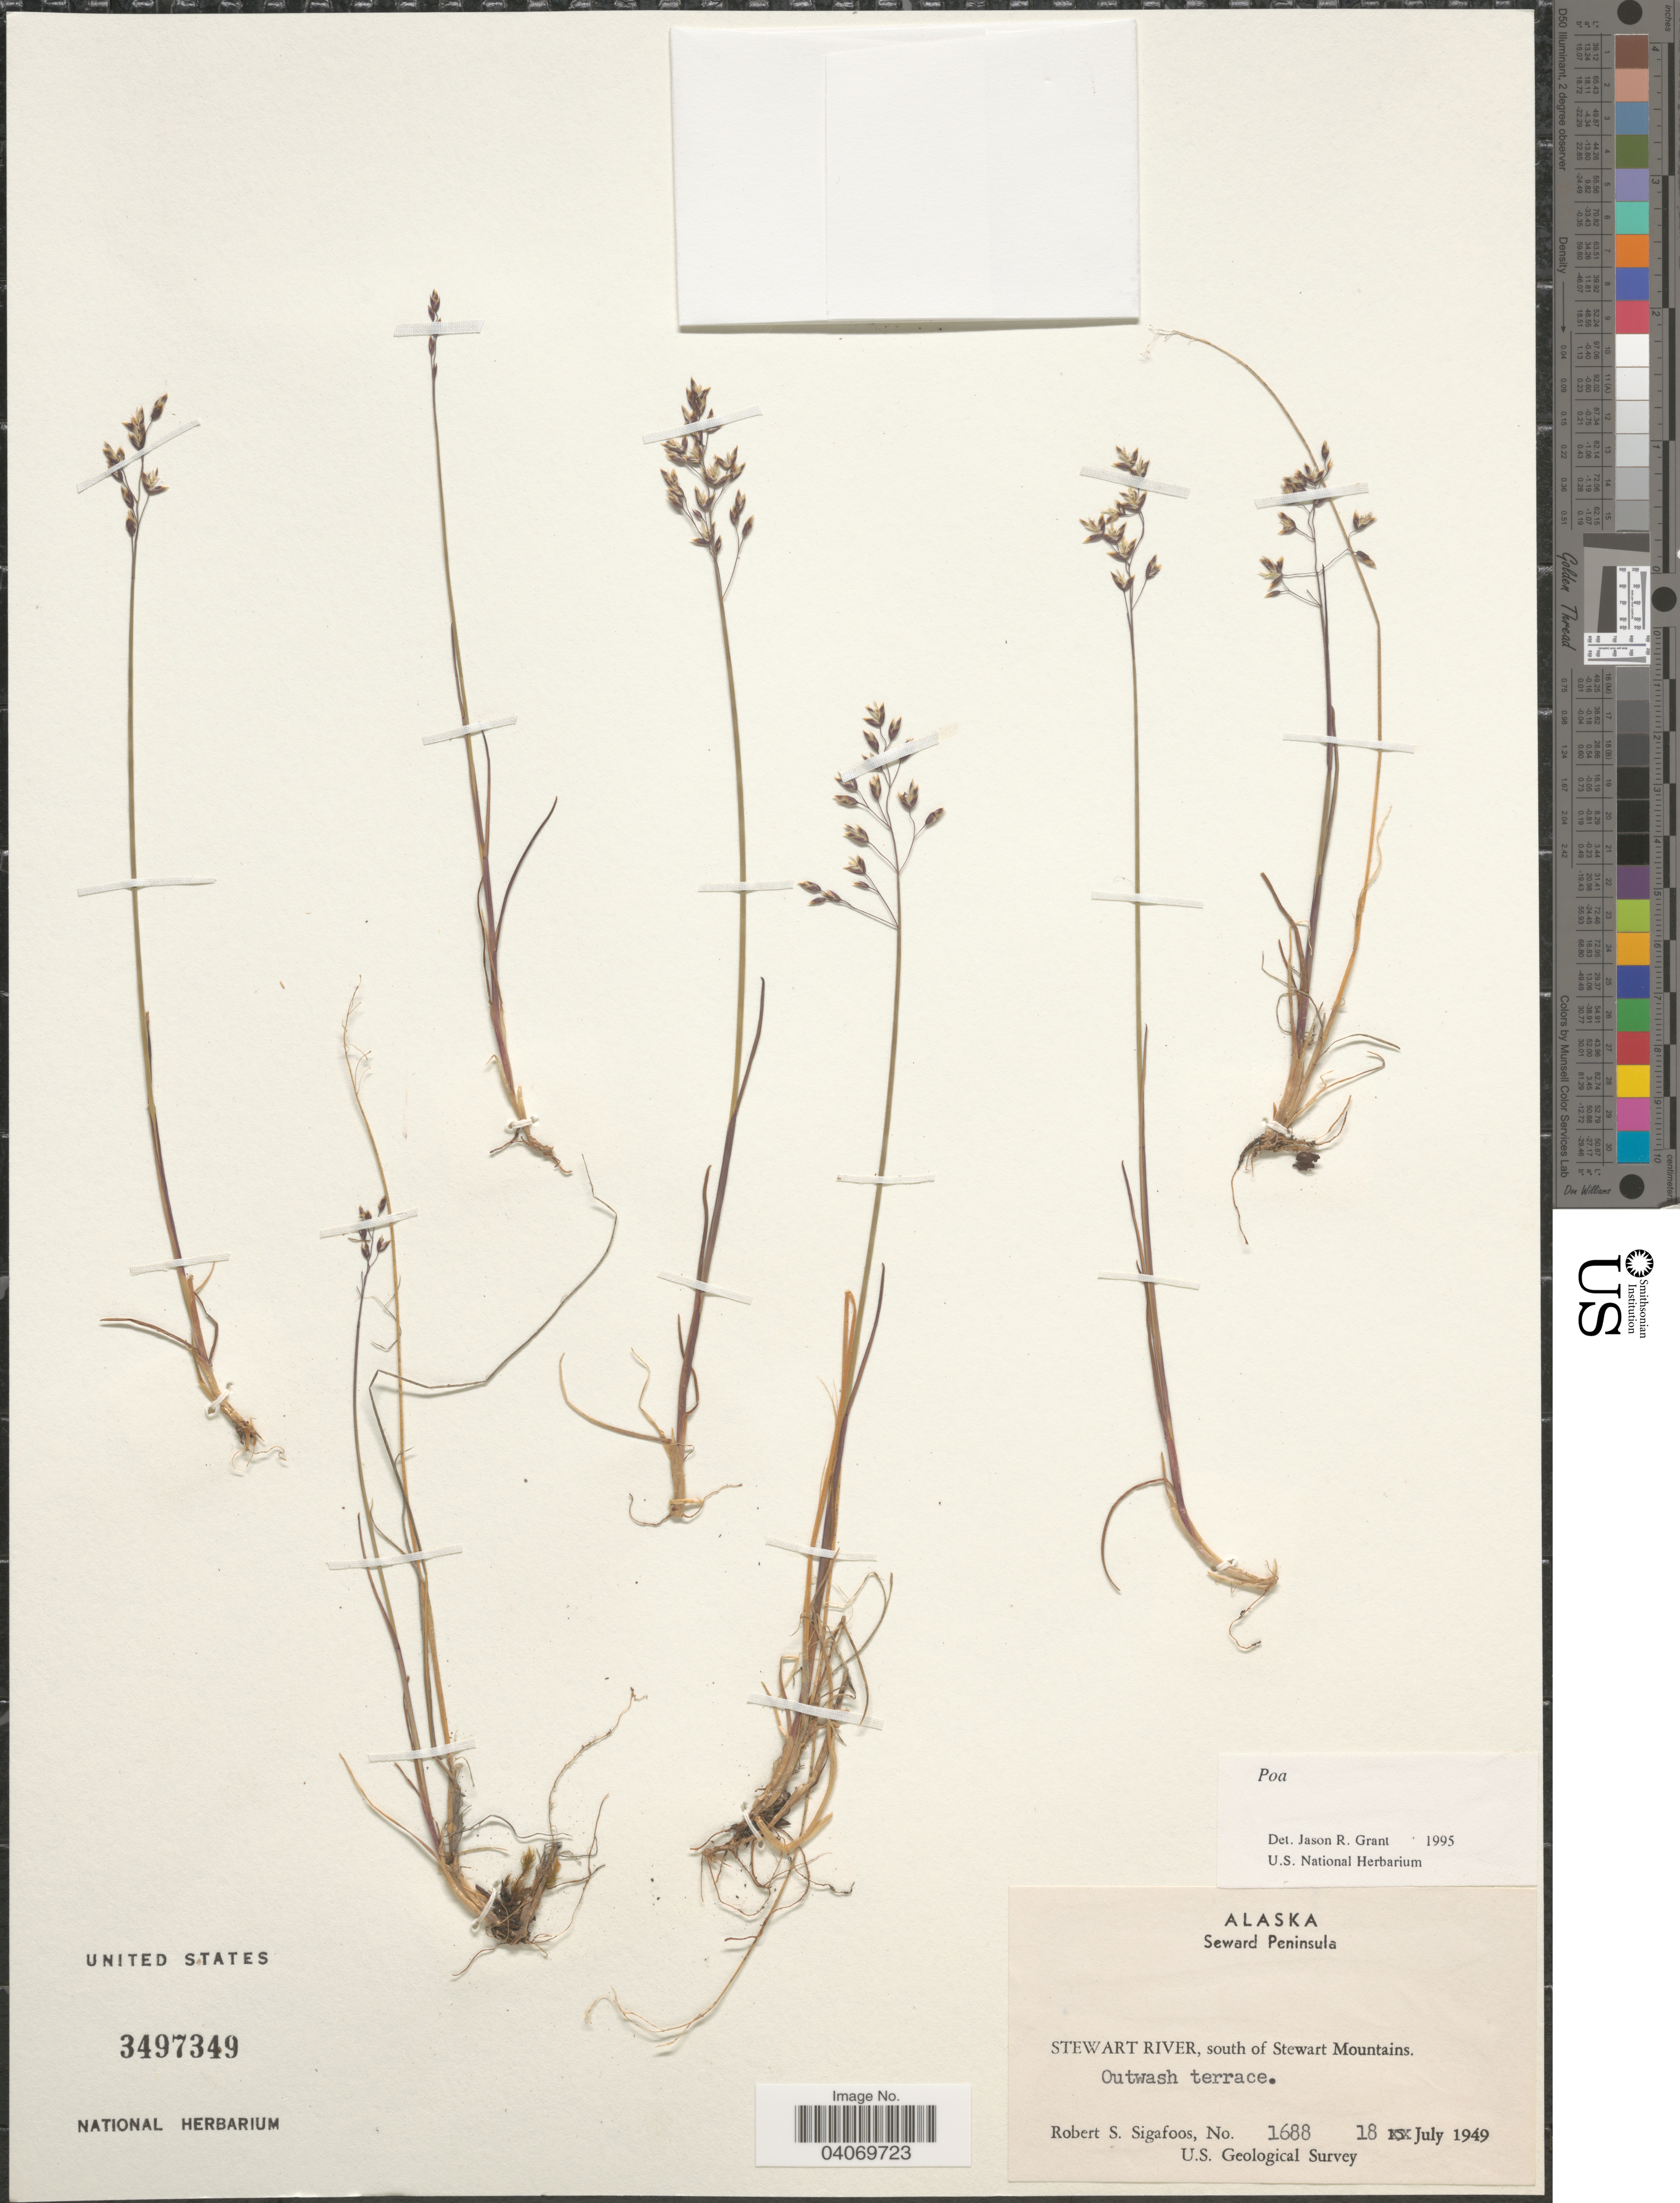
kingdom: Plantae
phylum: Tracheophyta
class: Liliopsida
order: Poales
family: Poaceae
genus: Poa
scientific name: Poa sp.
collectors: R. Sigafoos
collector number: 1688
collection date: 1949-07-18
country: United States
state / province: Alaska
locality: Seward Peninsula. Stewart River, south of Stewart Mountains. U.S. Geological Survey.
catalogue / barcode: US 3497349